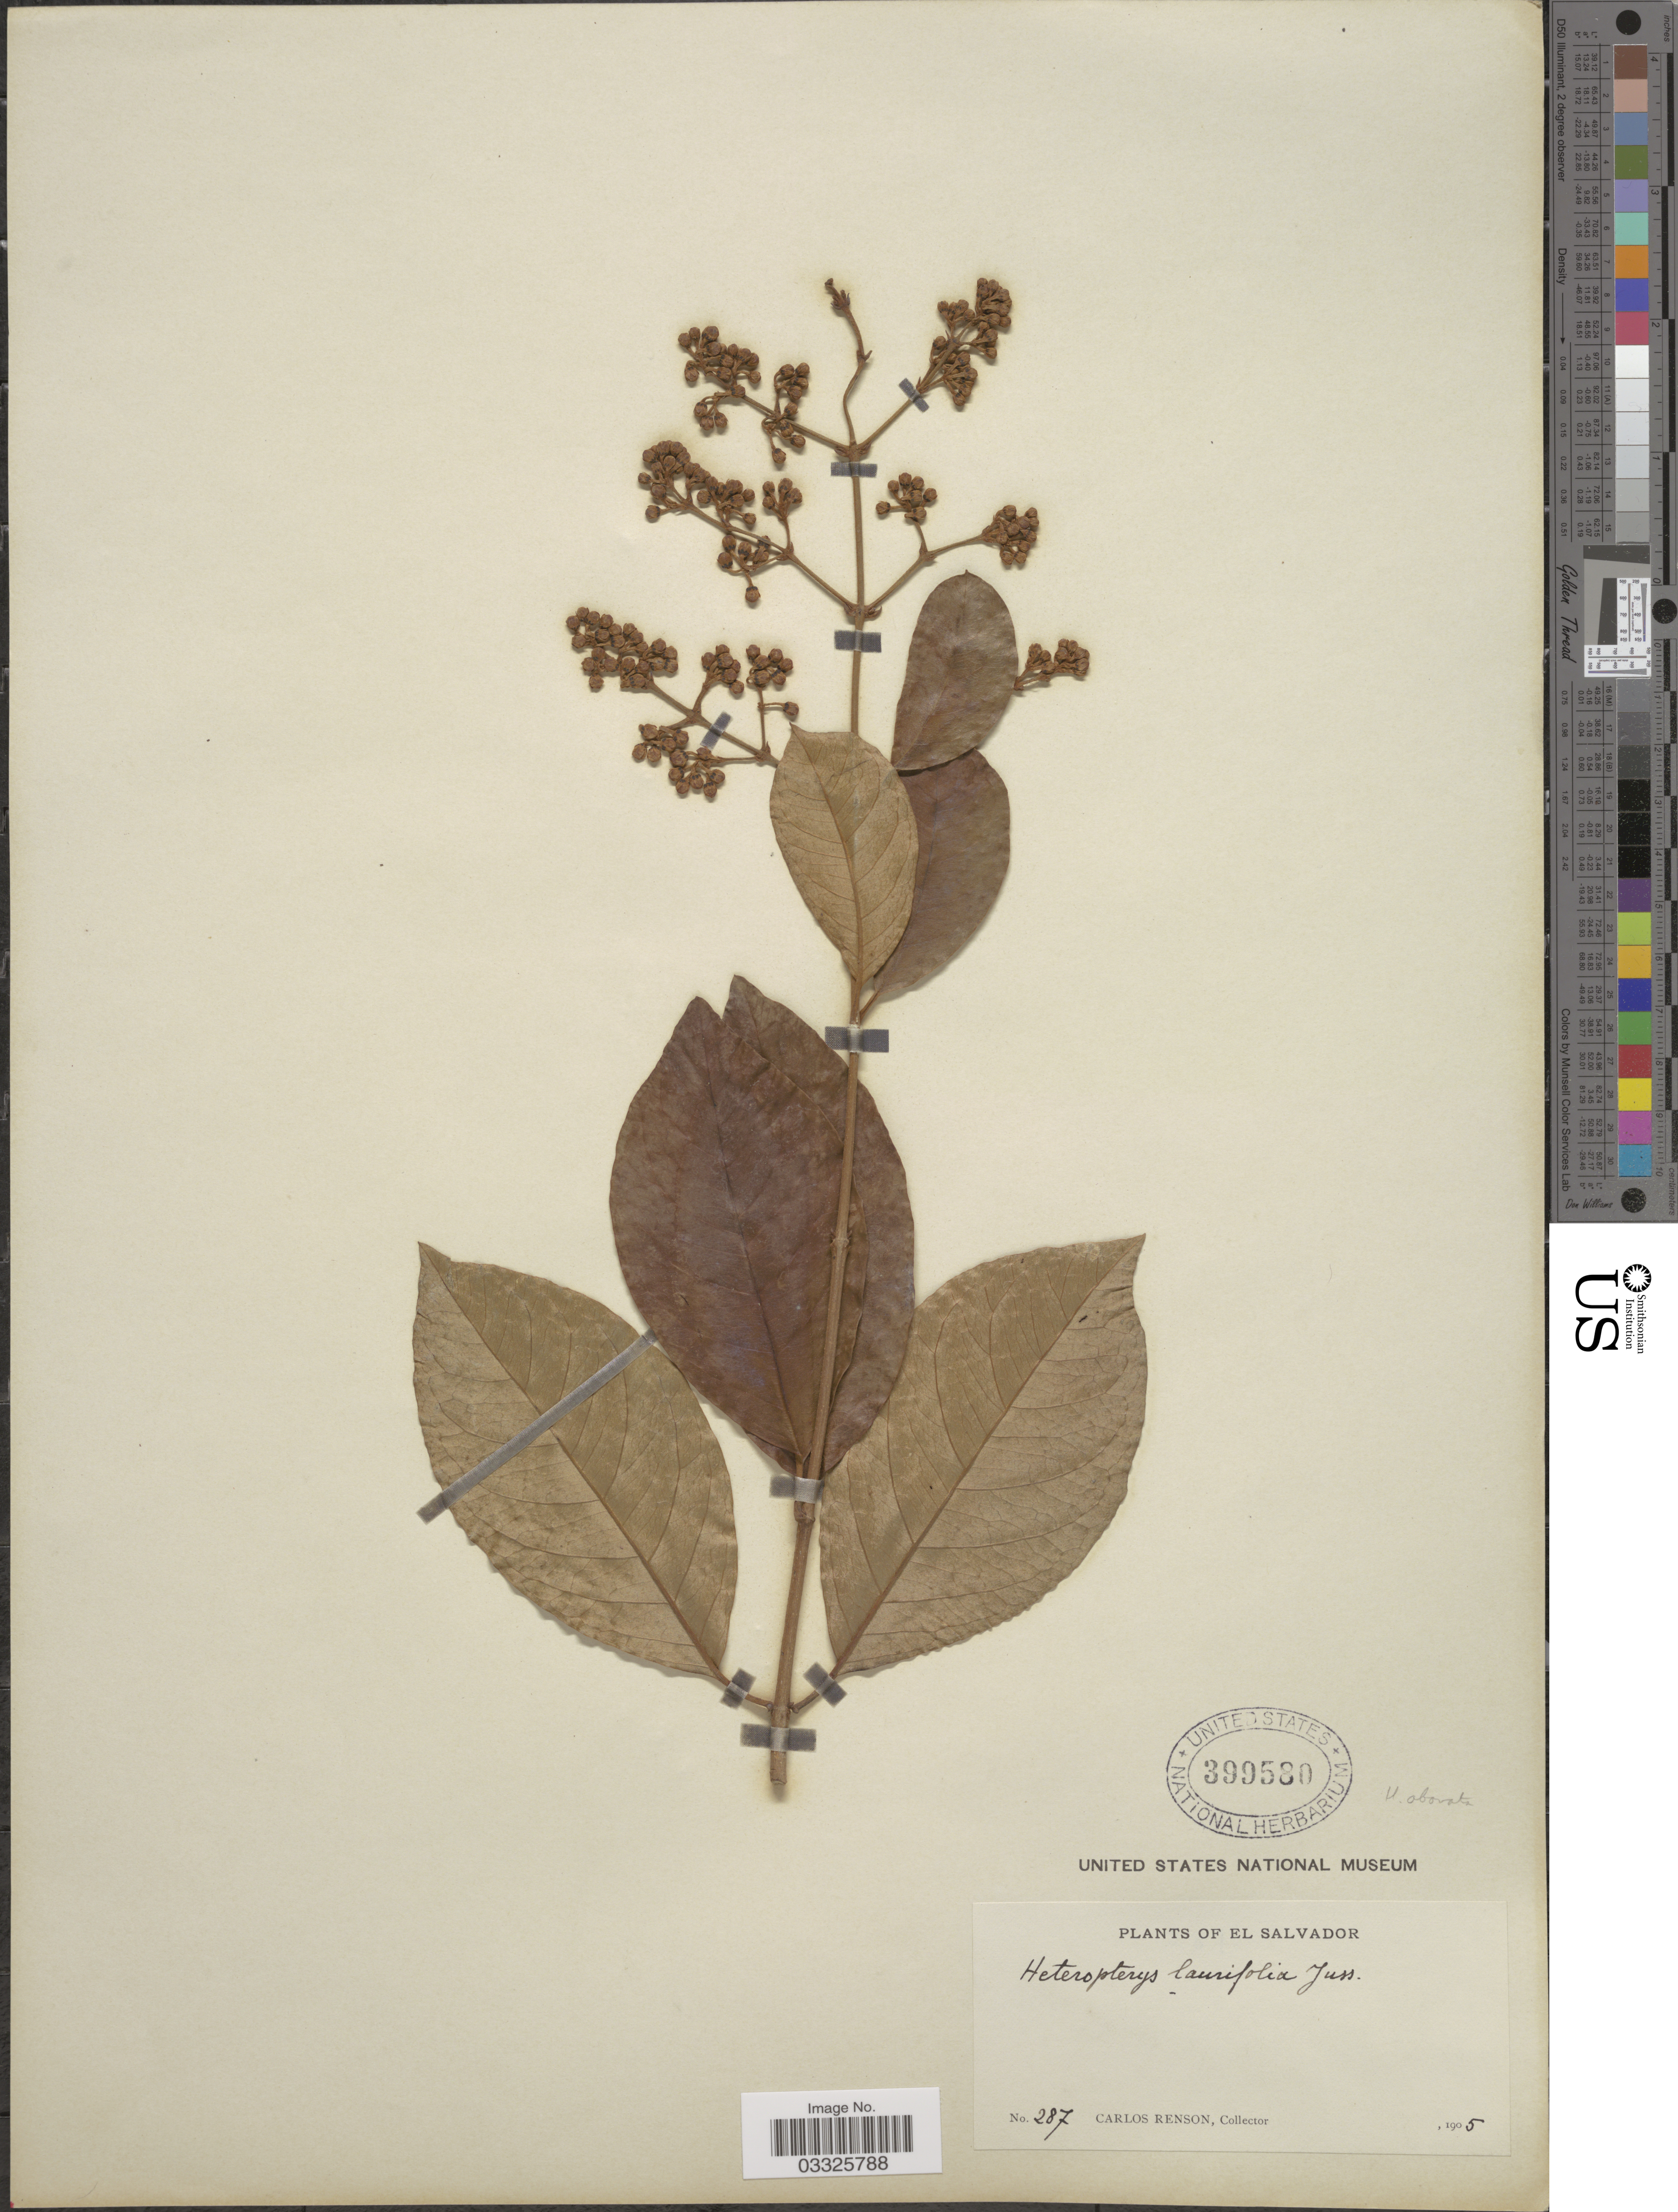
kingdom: Plantae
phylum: Tracheophyta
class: Magnoliopsida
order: Malpighiales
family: Malpighiaceae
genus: Heteropterys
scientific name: Heteropterys obovata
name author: (Small) Cuatrec. & Croat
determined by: Strong, Mark T., (BOT), Smithsonian Institution - National Museum of Natural History (UNITED STATES)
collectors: C. Renson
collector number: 287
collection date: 1905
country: El Salvador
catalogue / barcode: US 399580